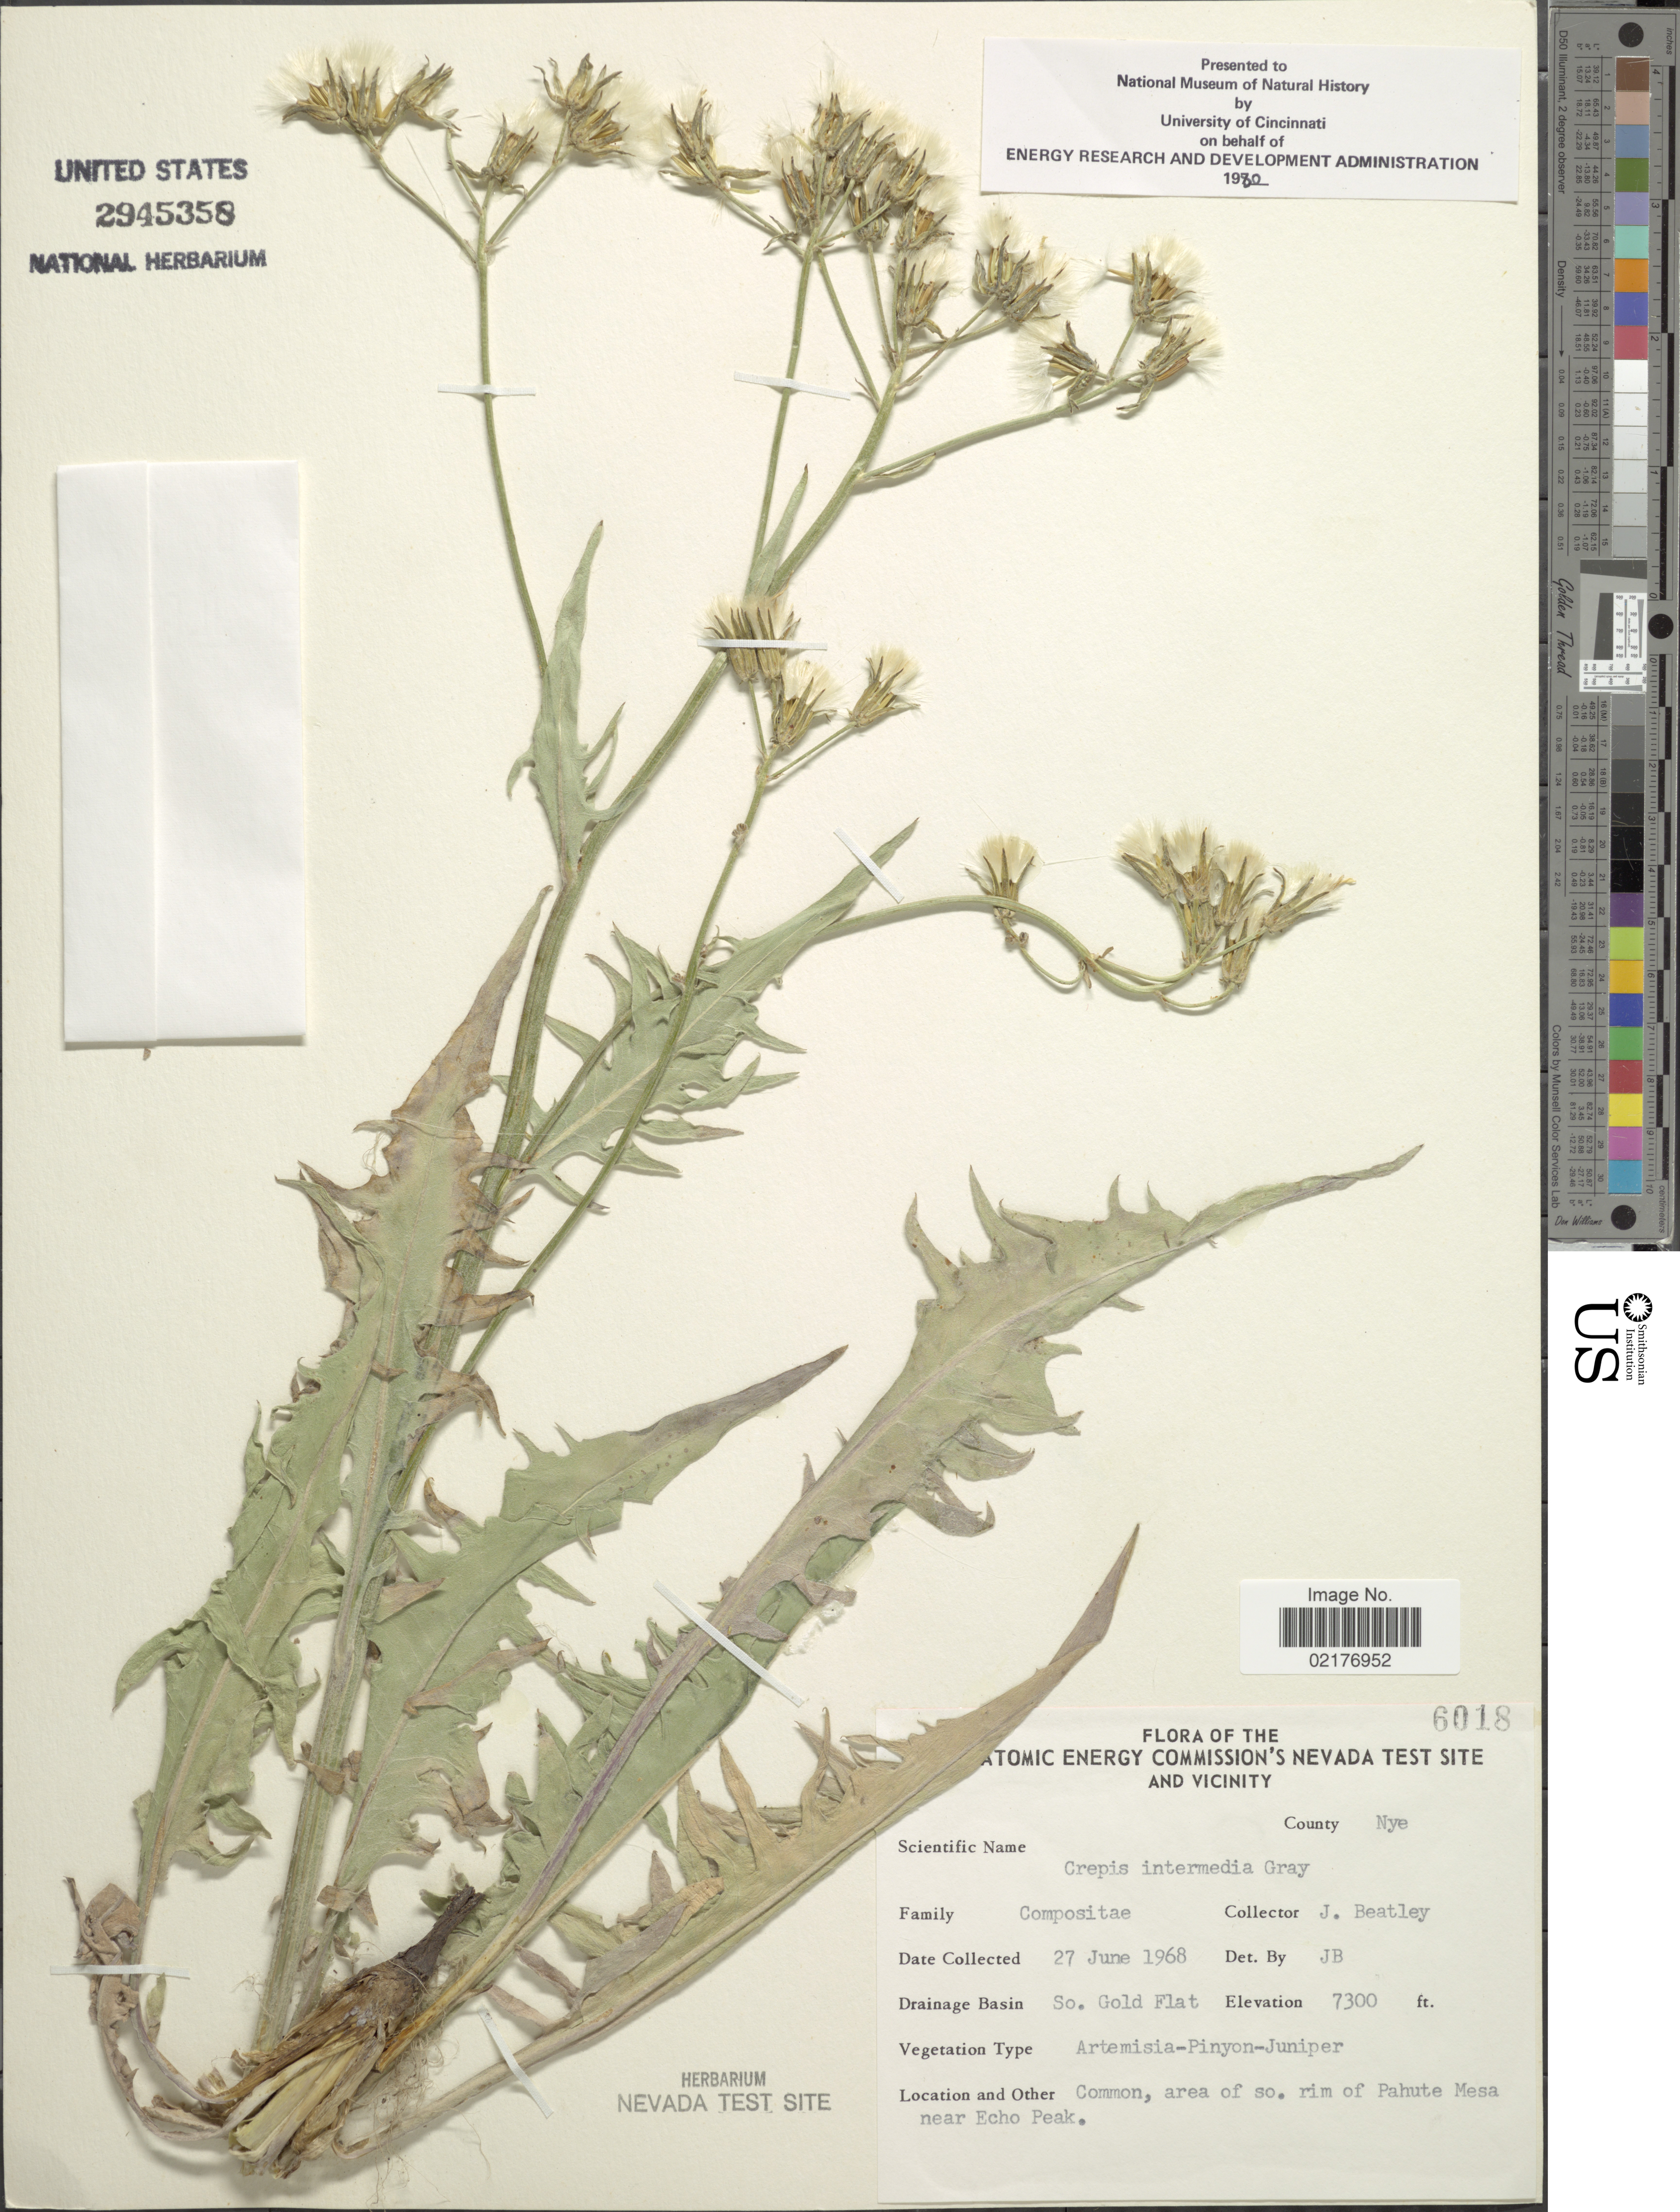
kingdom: Plantae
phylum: Tracheophyta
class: Magnoliopsida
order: Asterales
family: Asteraceae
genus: Crepis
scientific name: Crepis intermedia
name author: A. Gray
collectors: J. C. Beatley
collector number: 6018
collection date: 1968-06-27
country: United States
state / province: Nevada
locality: U.S. Atomic Energy Commission's Nevada Test Site and Vicinity, County Nye, Drainage Basin So. Gold Flat, Common, area of so. rim of Pahute Mesa near Echo Peak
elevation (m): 2225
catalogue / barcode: US 2945358